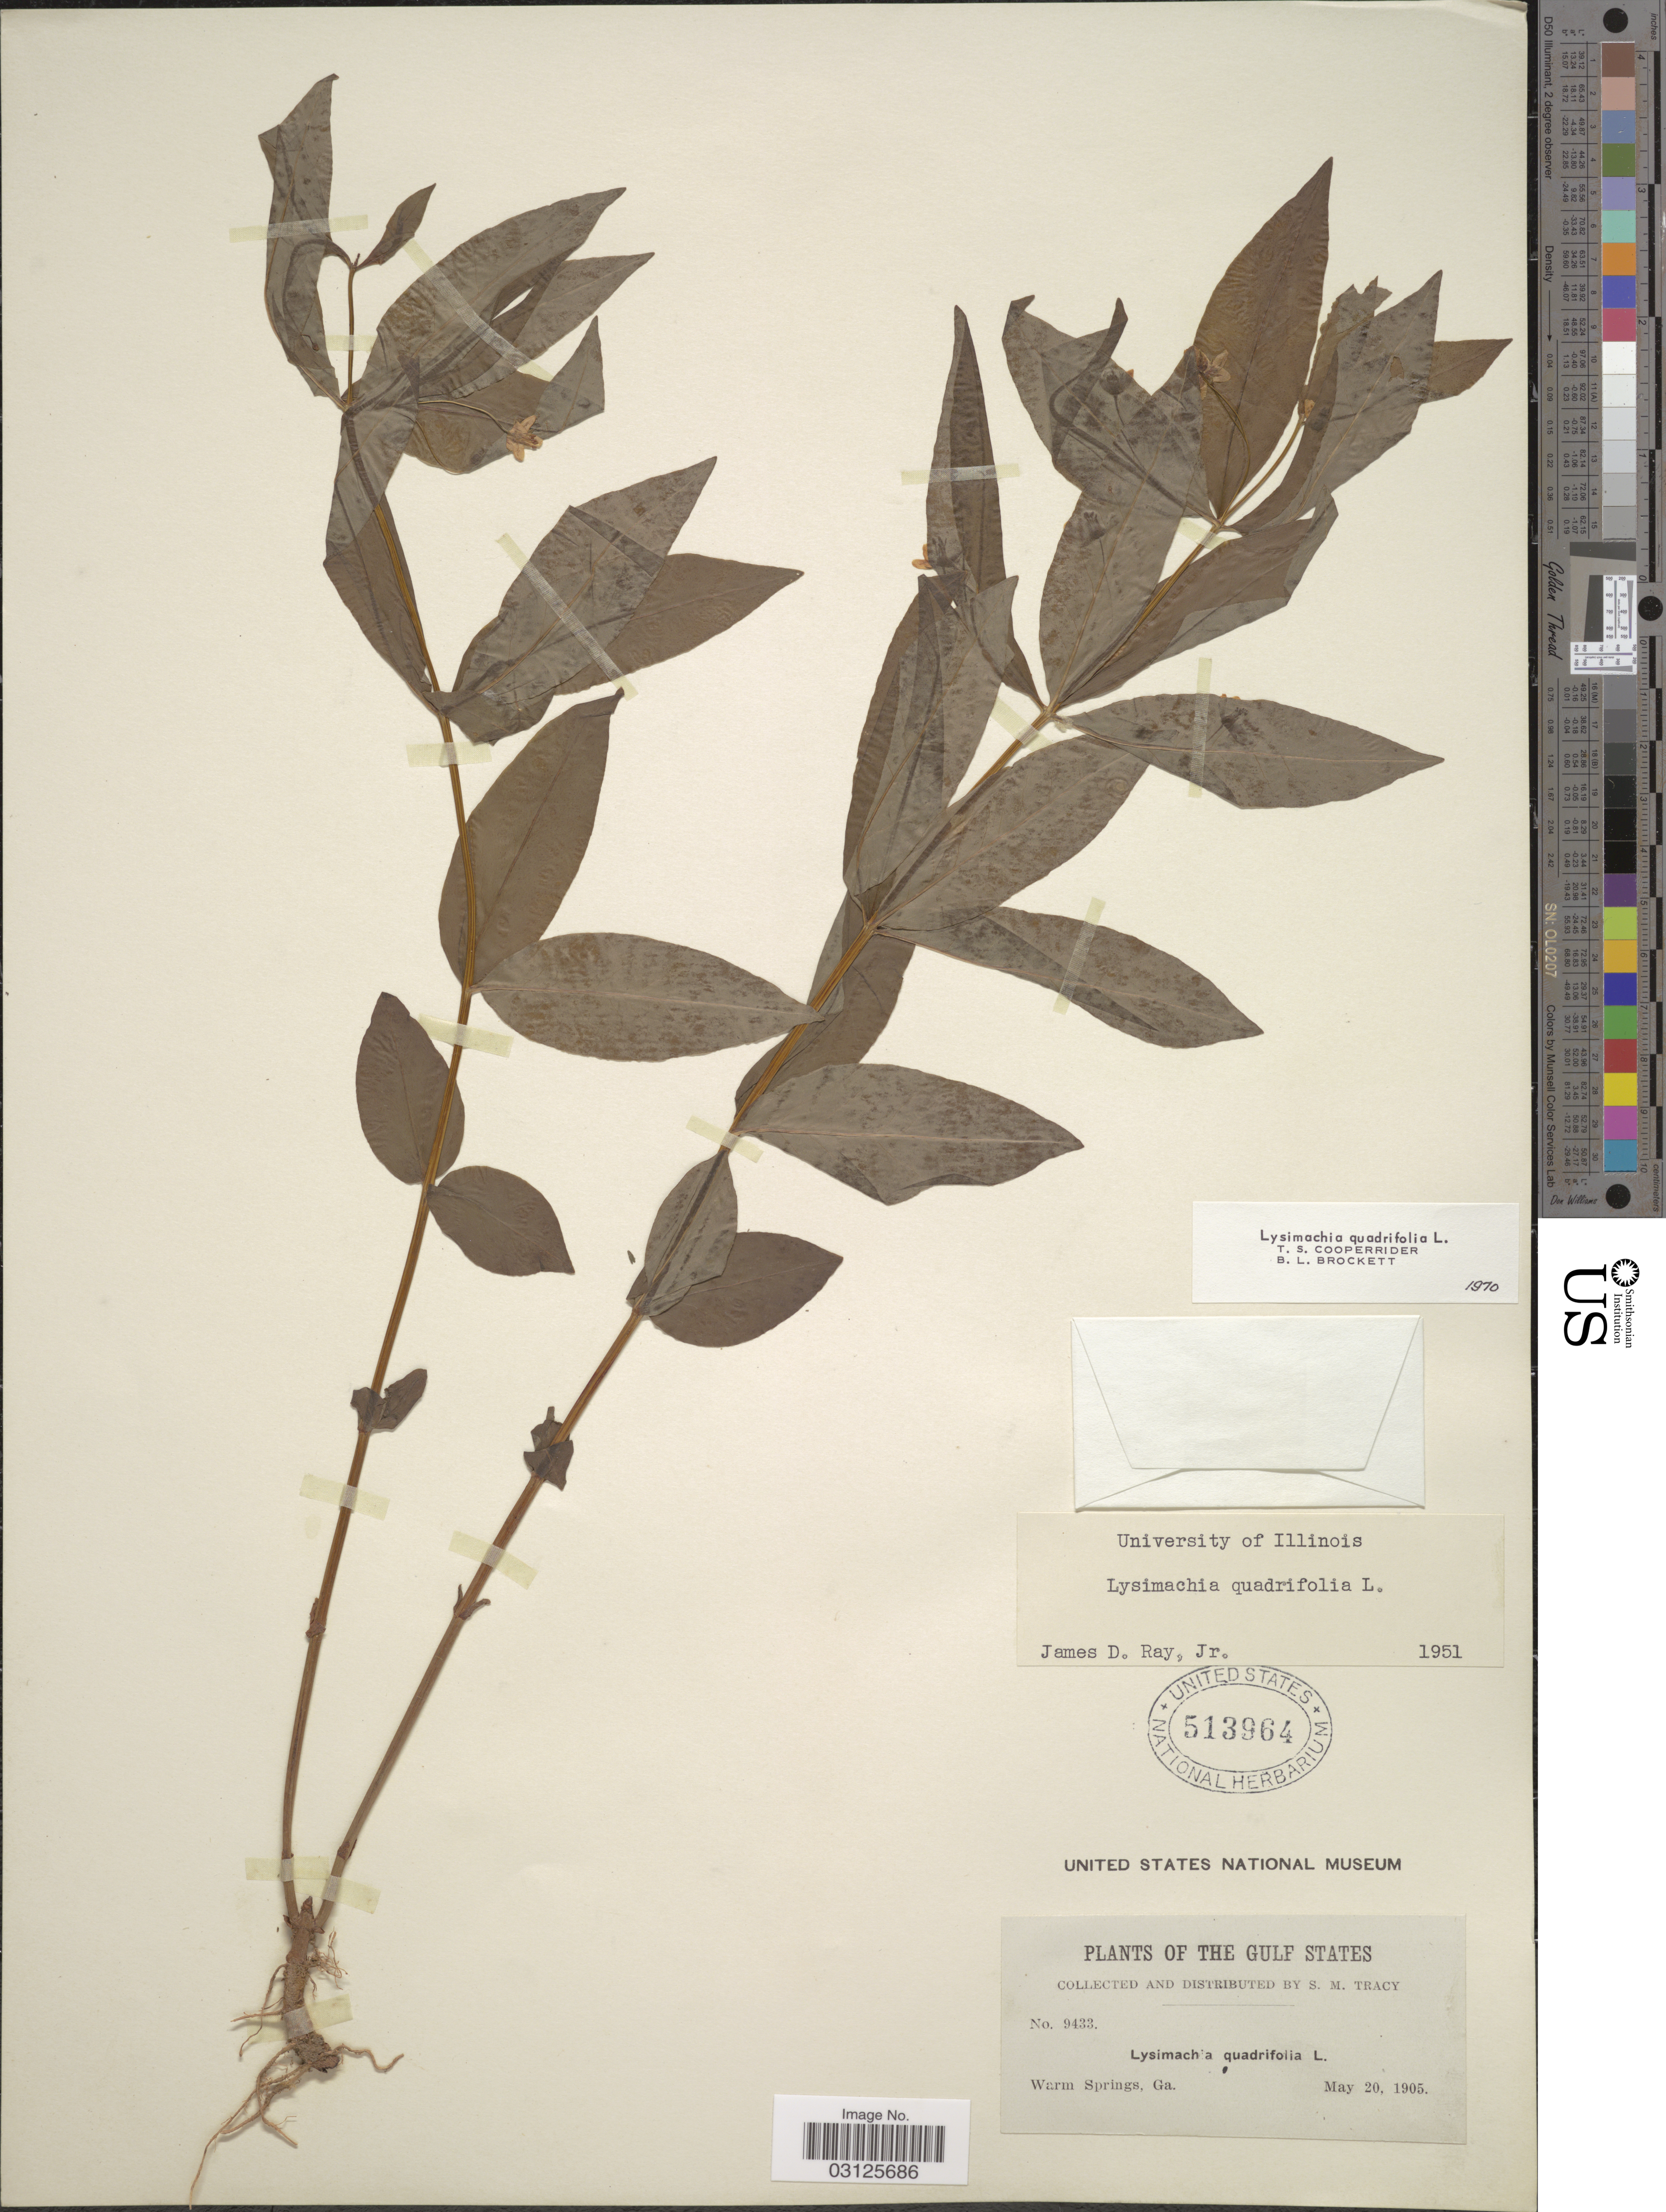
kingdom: Plantae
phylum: Tracheophyta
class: Magnoliopsida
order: Ericales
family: Primulaceae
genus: Lysimachia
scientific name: Lysimachia quadrifolia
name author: L.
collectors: S. M. Tracy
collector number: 9433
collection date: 1905-05-20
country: United States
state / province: Georgia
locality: The Gulf States, Warm Springs.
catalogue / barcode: US 513964